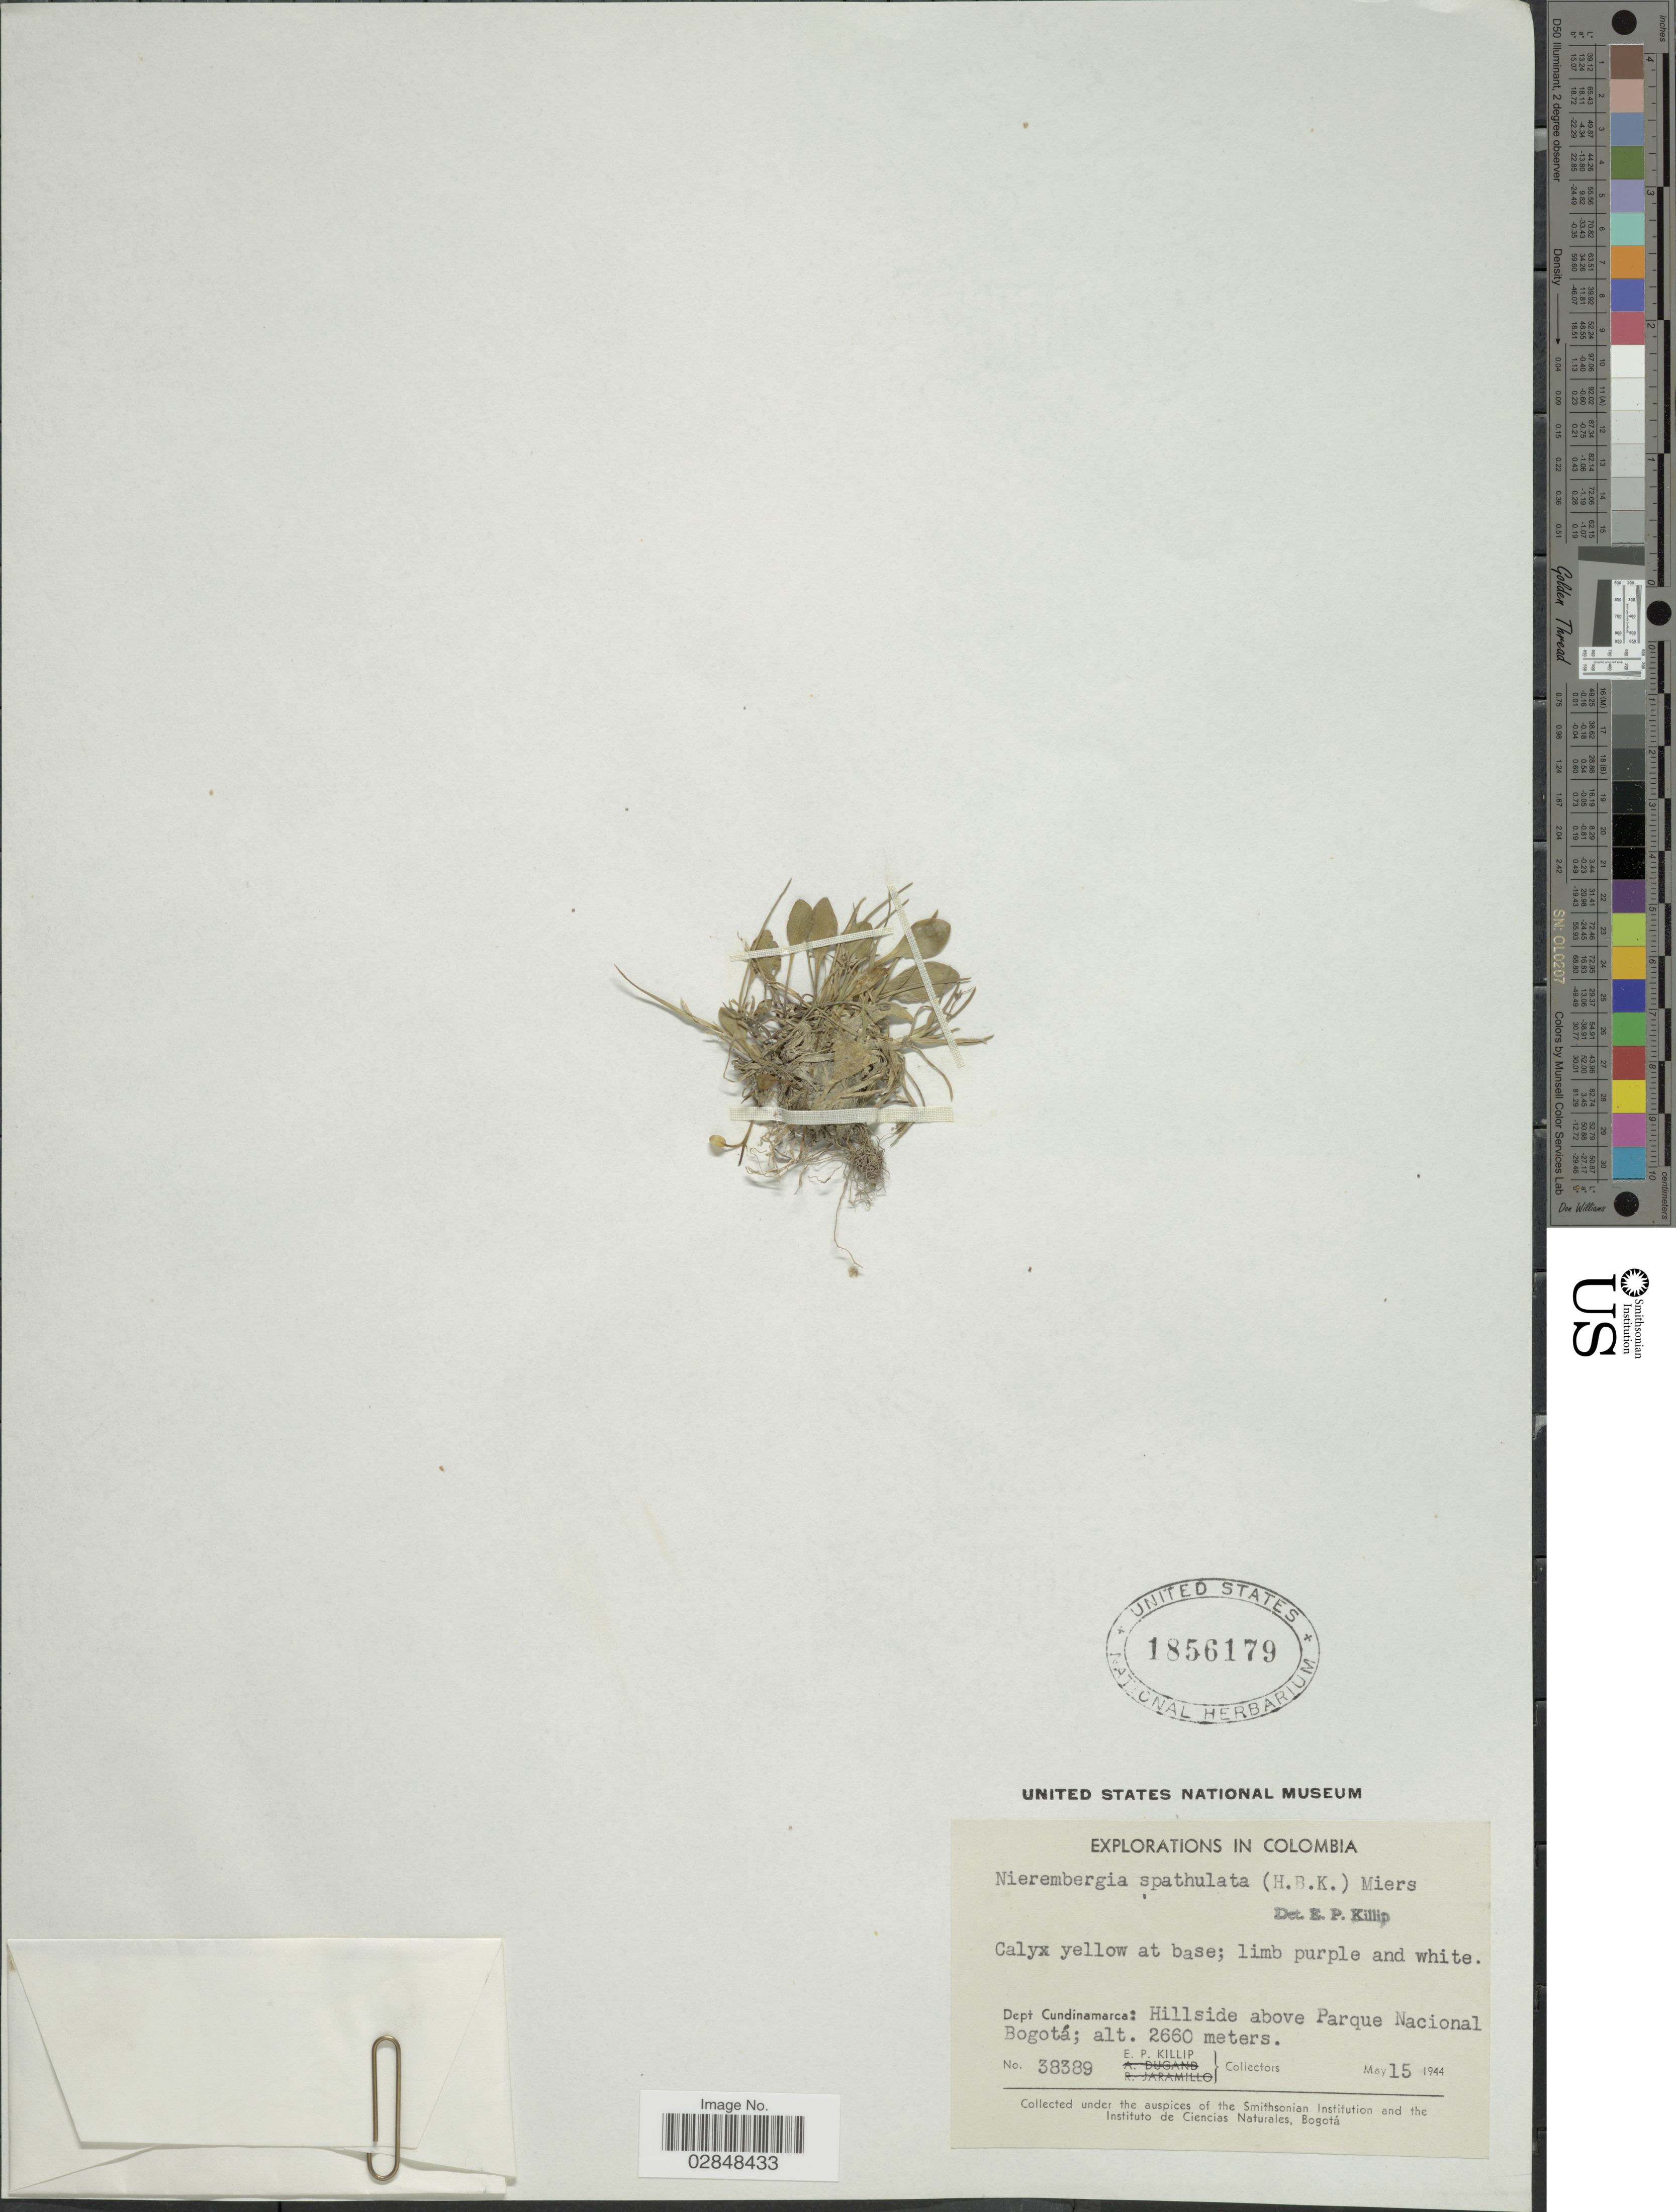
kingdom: Plantae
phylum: Tracheophyta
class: Magnoliopsida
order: Solanales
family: Solanaceae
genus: Nierembergia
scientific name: Nierembergia spathulata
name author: Kunth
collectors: E. P. Killip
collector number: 38389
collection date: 1944-05-15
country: Colombia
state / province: Cundinamarca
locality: Dept Cundinamarca: Hillside above Parque Nacional Bogotá.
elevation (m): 2660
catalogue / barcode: US 1856179